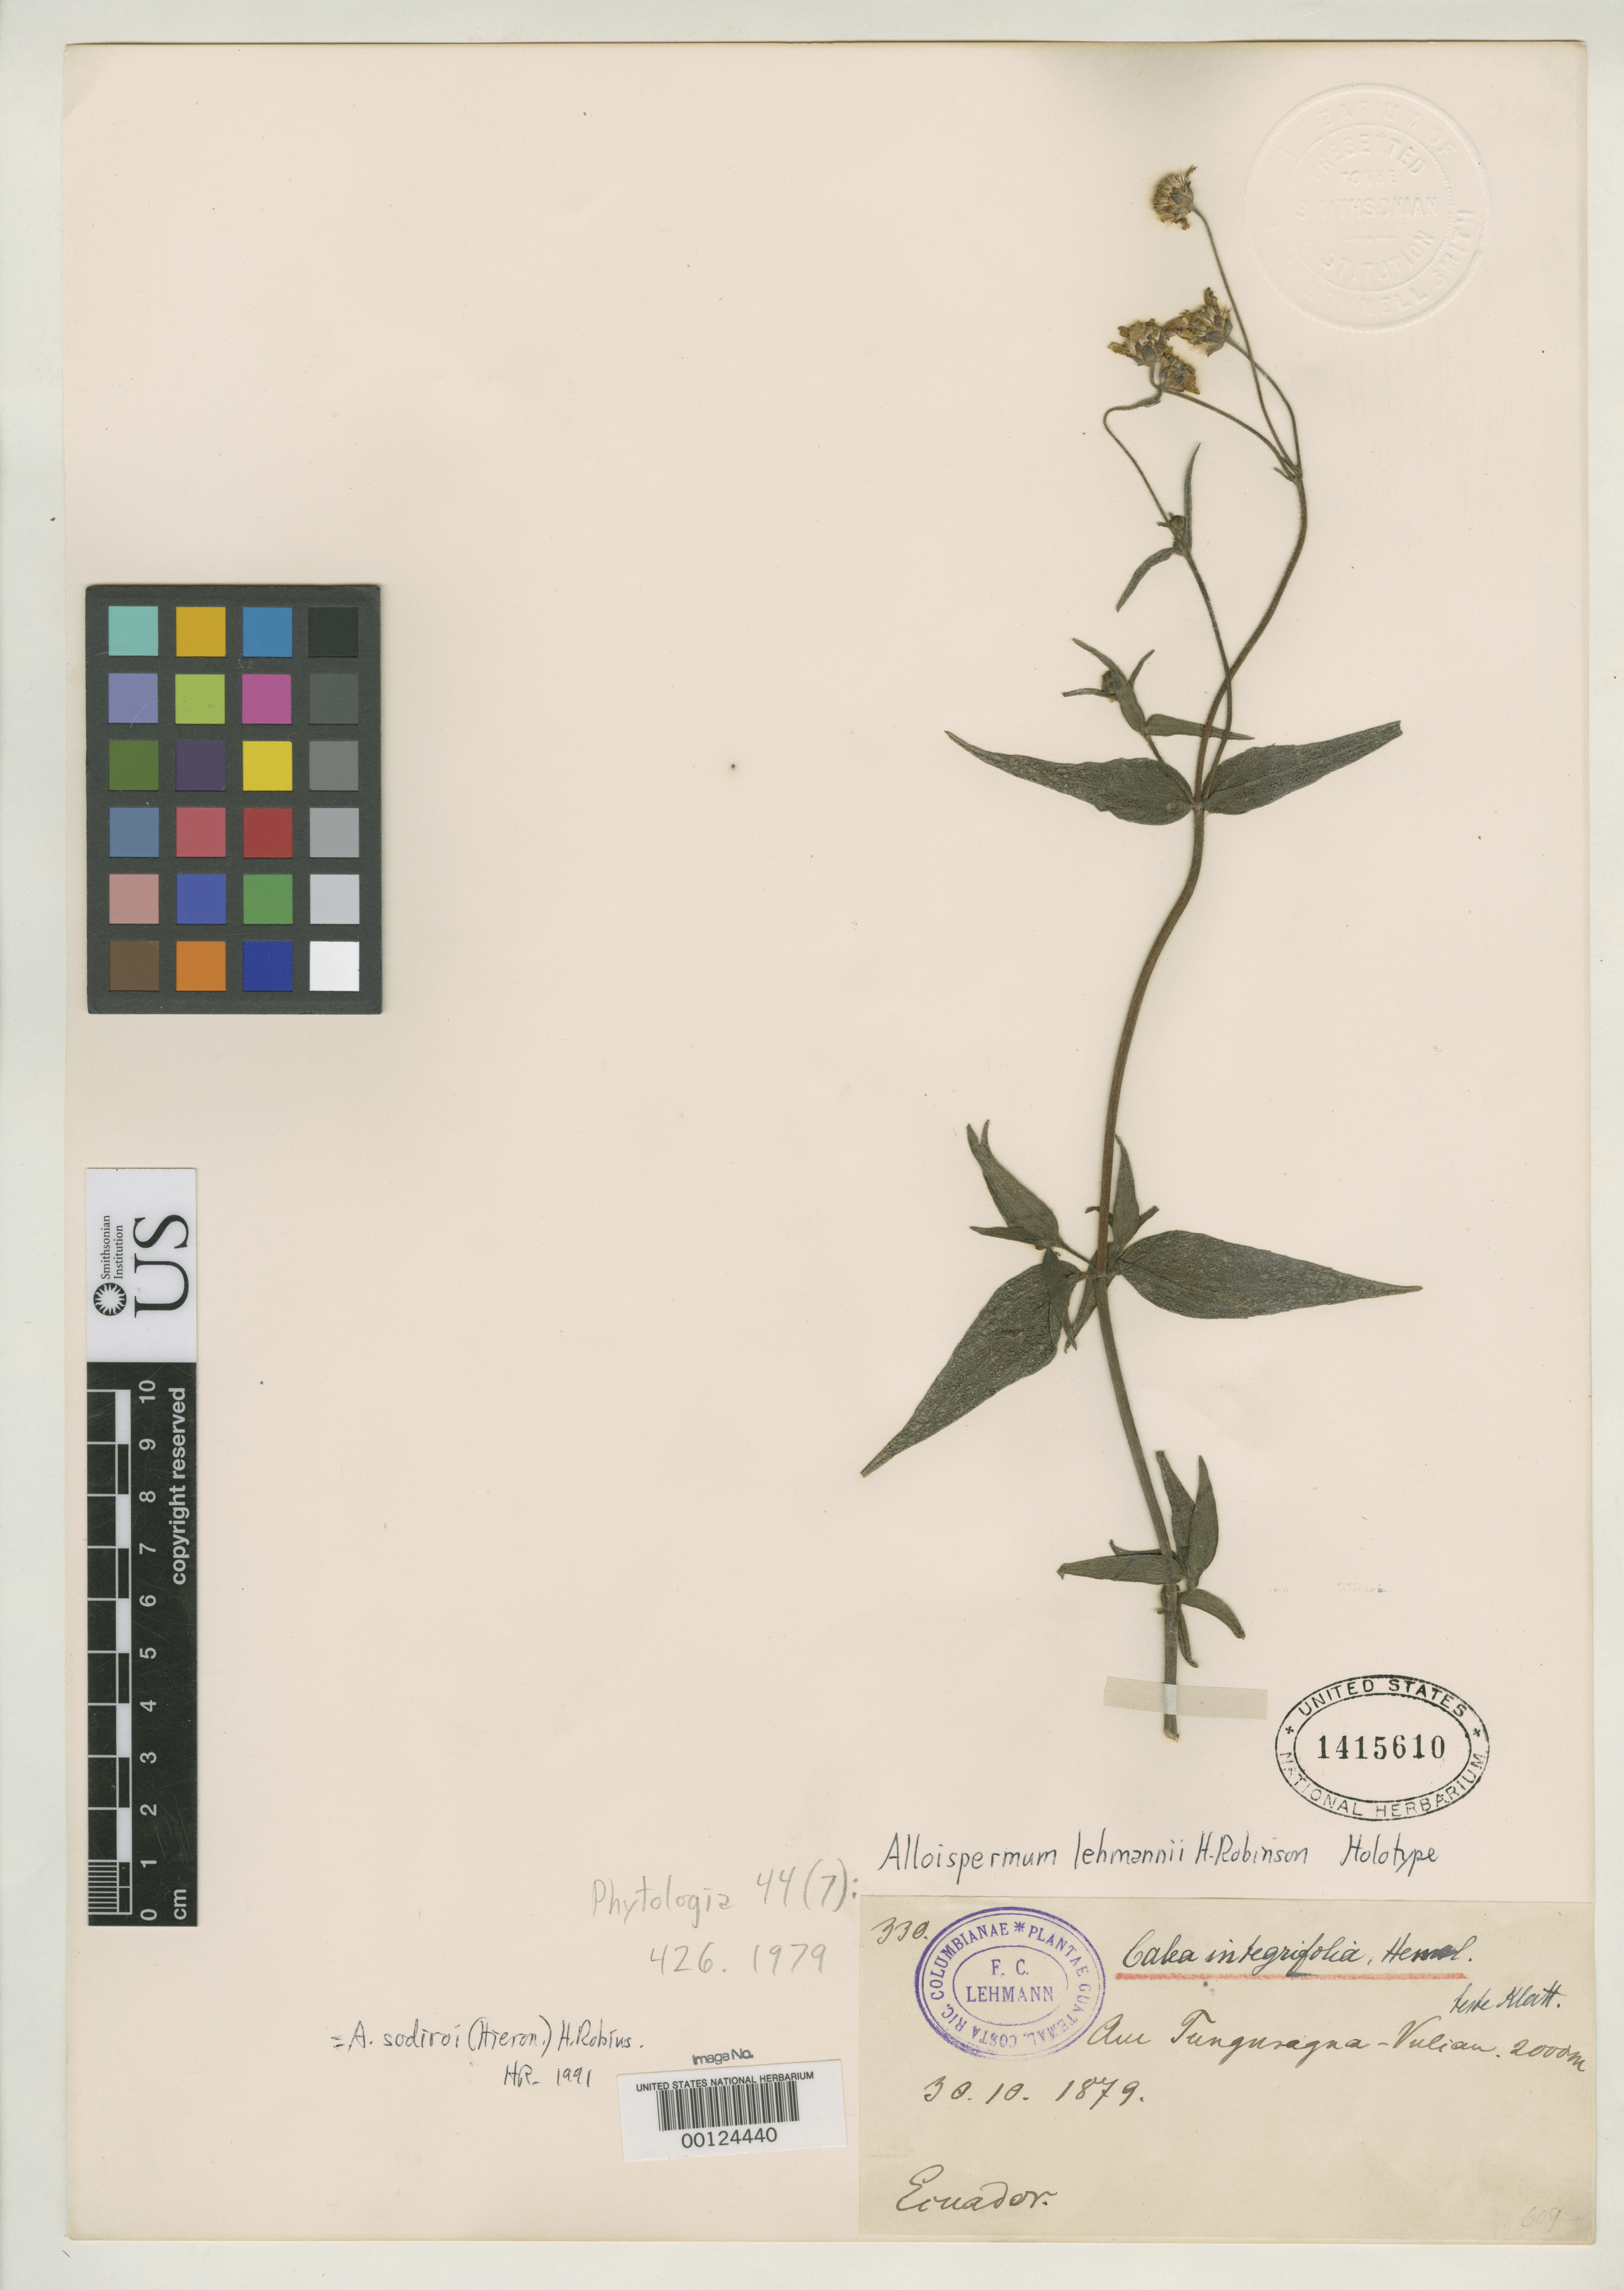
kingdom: Plantae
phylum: Tracheophyta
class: Magnoliopsida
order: Asterales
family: Asteraceae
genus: Alloispermum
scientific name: Alloispermum lehmannii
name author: H. Rob.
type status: Holotype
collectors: F. C. Lehmann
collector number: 330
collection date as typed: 30 Oct 1879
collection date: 1879-10-30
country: Ecuador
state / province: Tungurahua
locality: Vulian.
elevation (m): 2000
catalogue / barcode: US 1415610